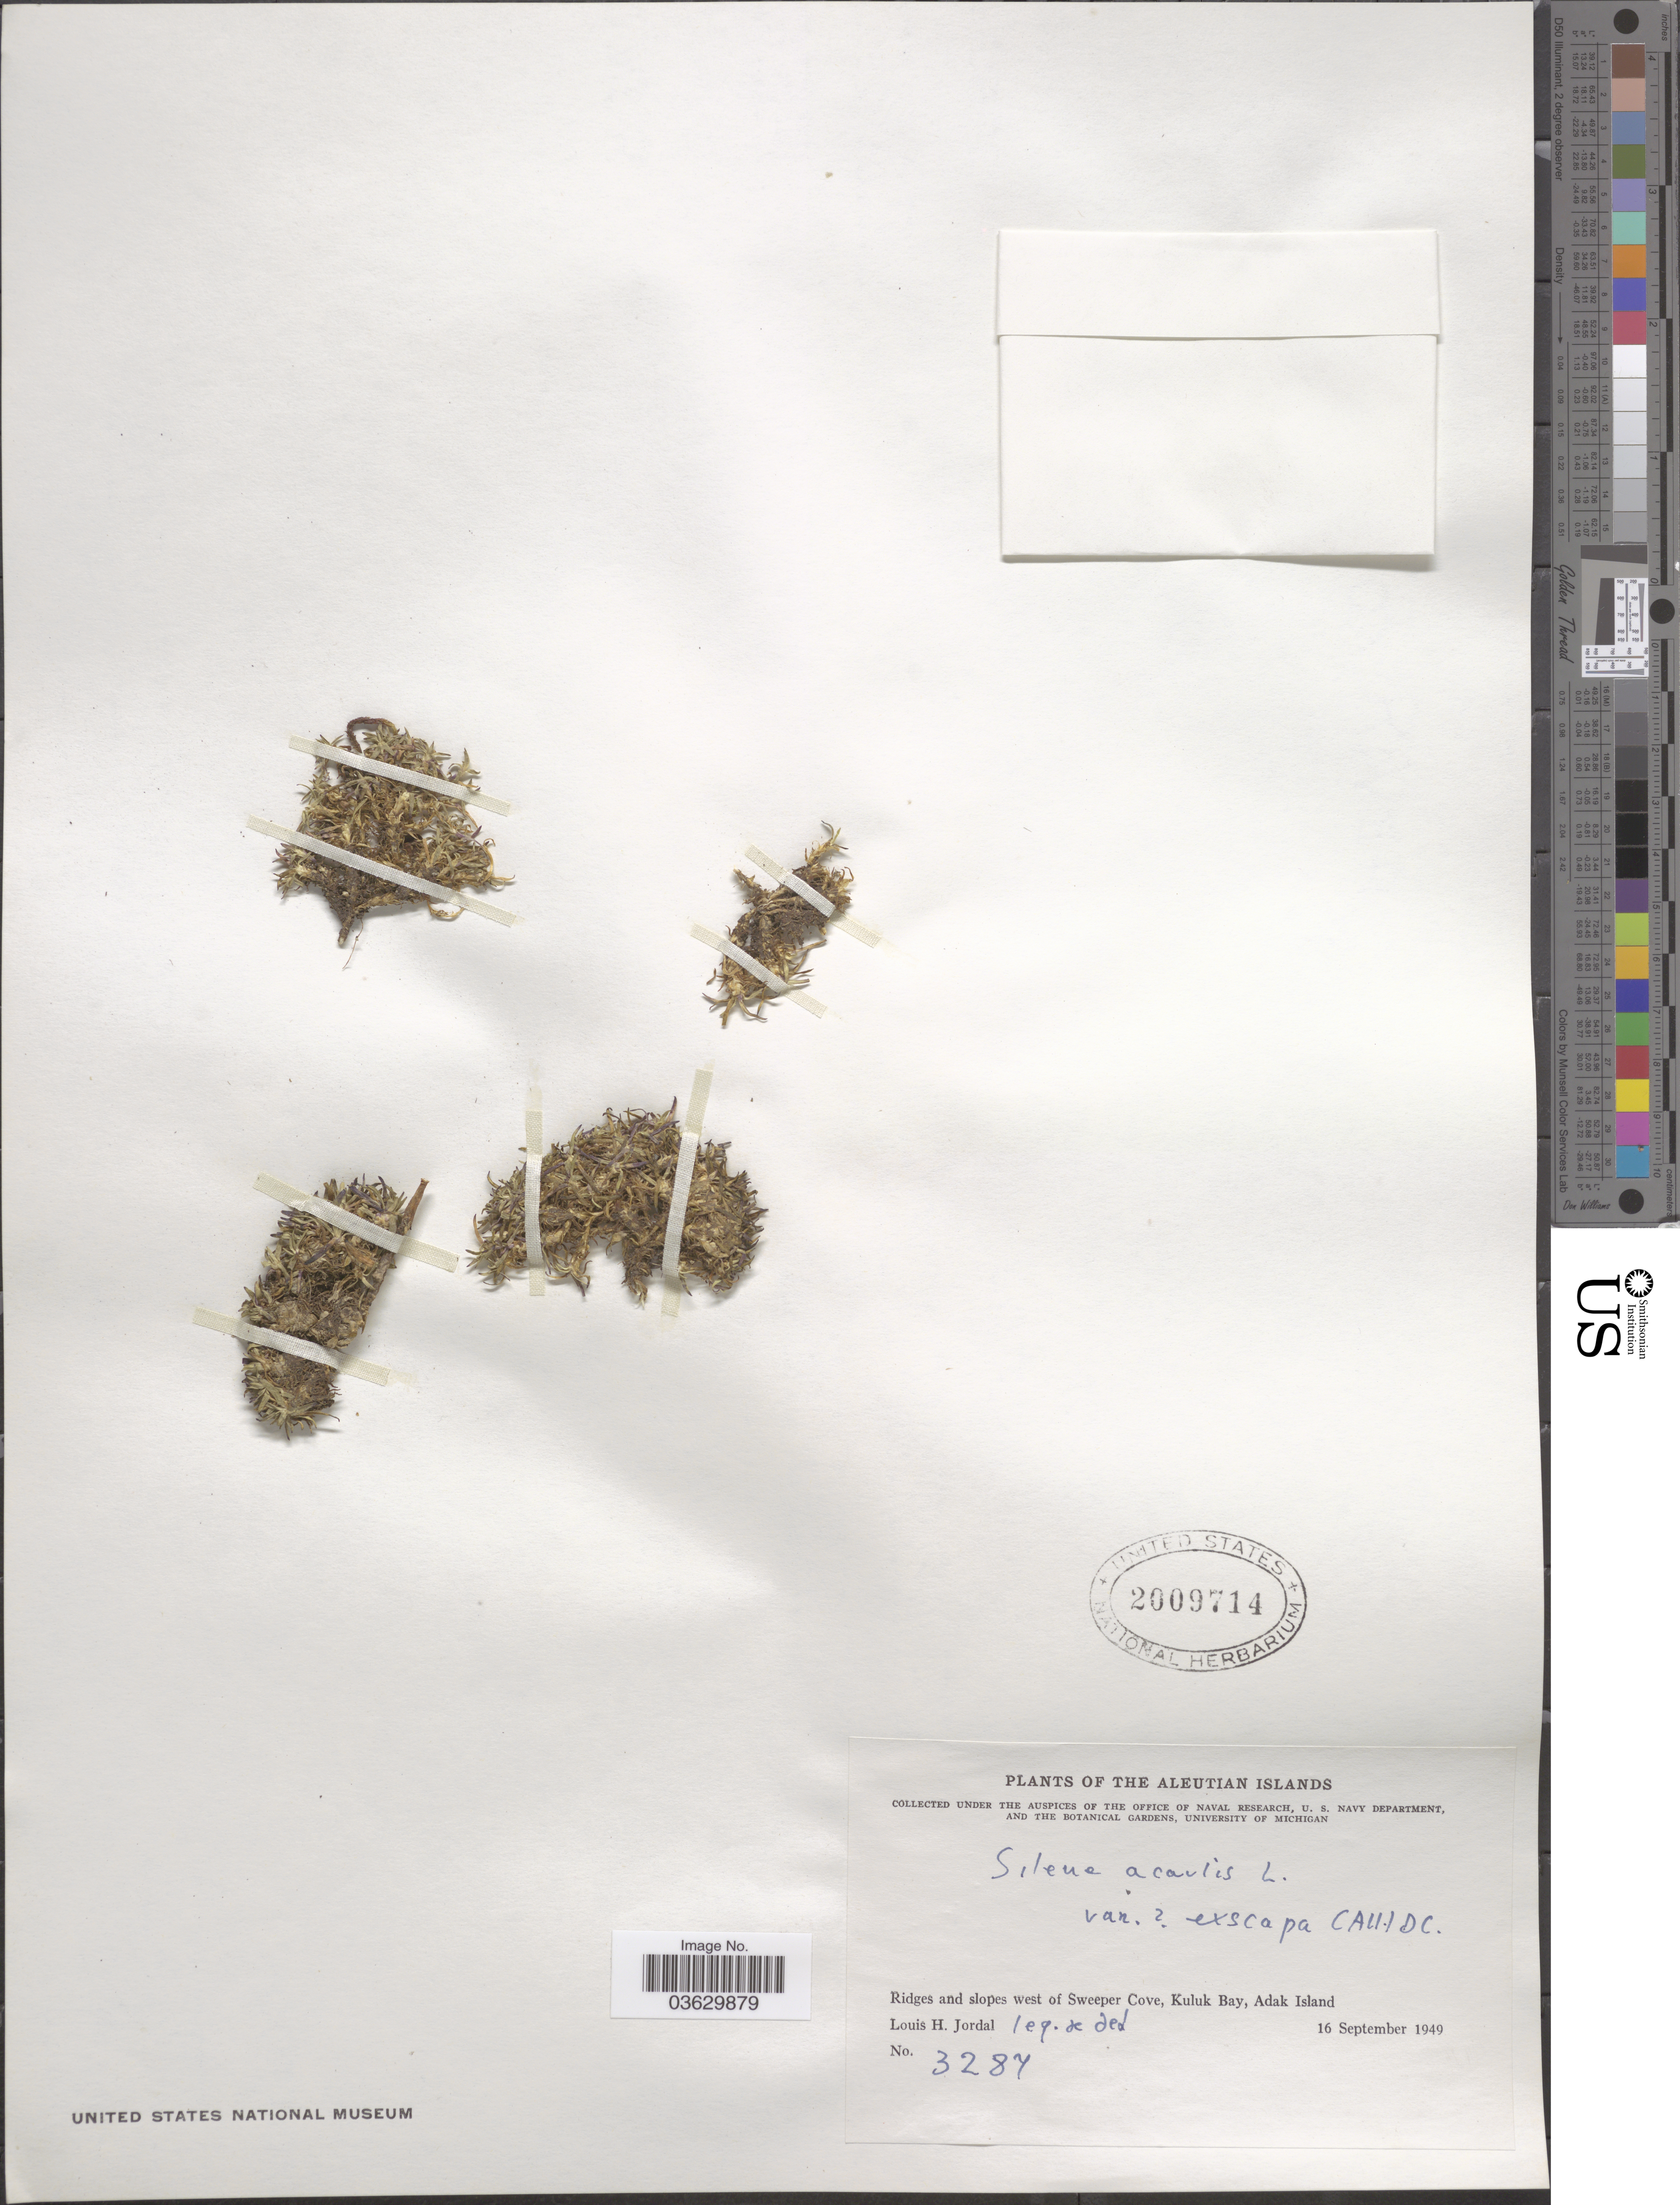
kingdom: Plantae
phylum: Tracheophyta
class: Magnoliopsida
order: Caryophyllales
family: Caryophyllaceae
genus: Silene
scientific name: Silene acaulis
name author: (L.) Jacq.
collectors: L. Jordal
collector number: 3287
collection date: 1949-09-16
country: United States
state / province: Alaska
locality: The Aleutian Islands. Ridges and slopes west of Sweeper Cove, Kuluk Bay, Adak Island.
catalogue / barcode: US 2009714